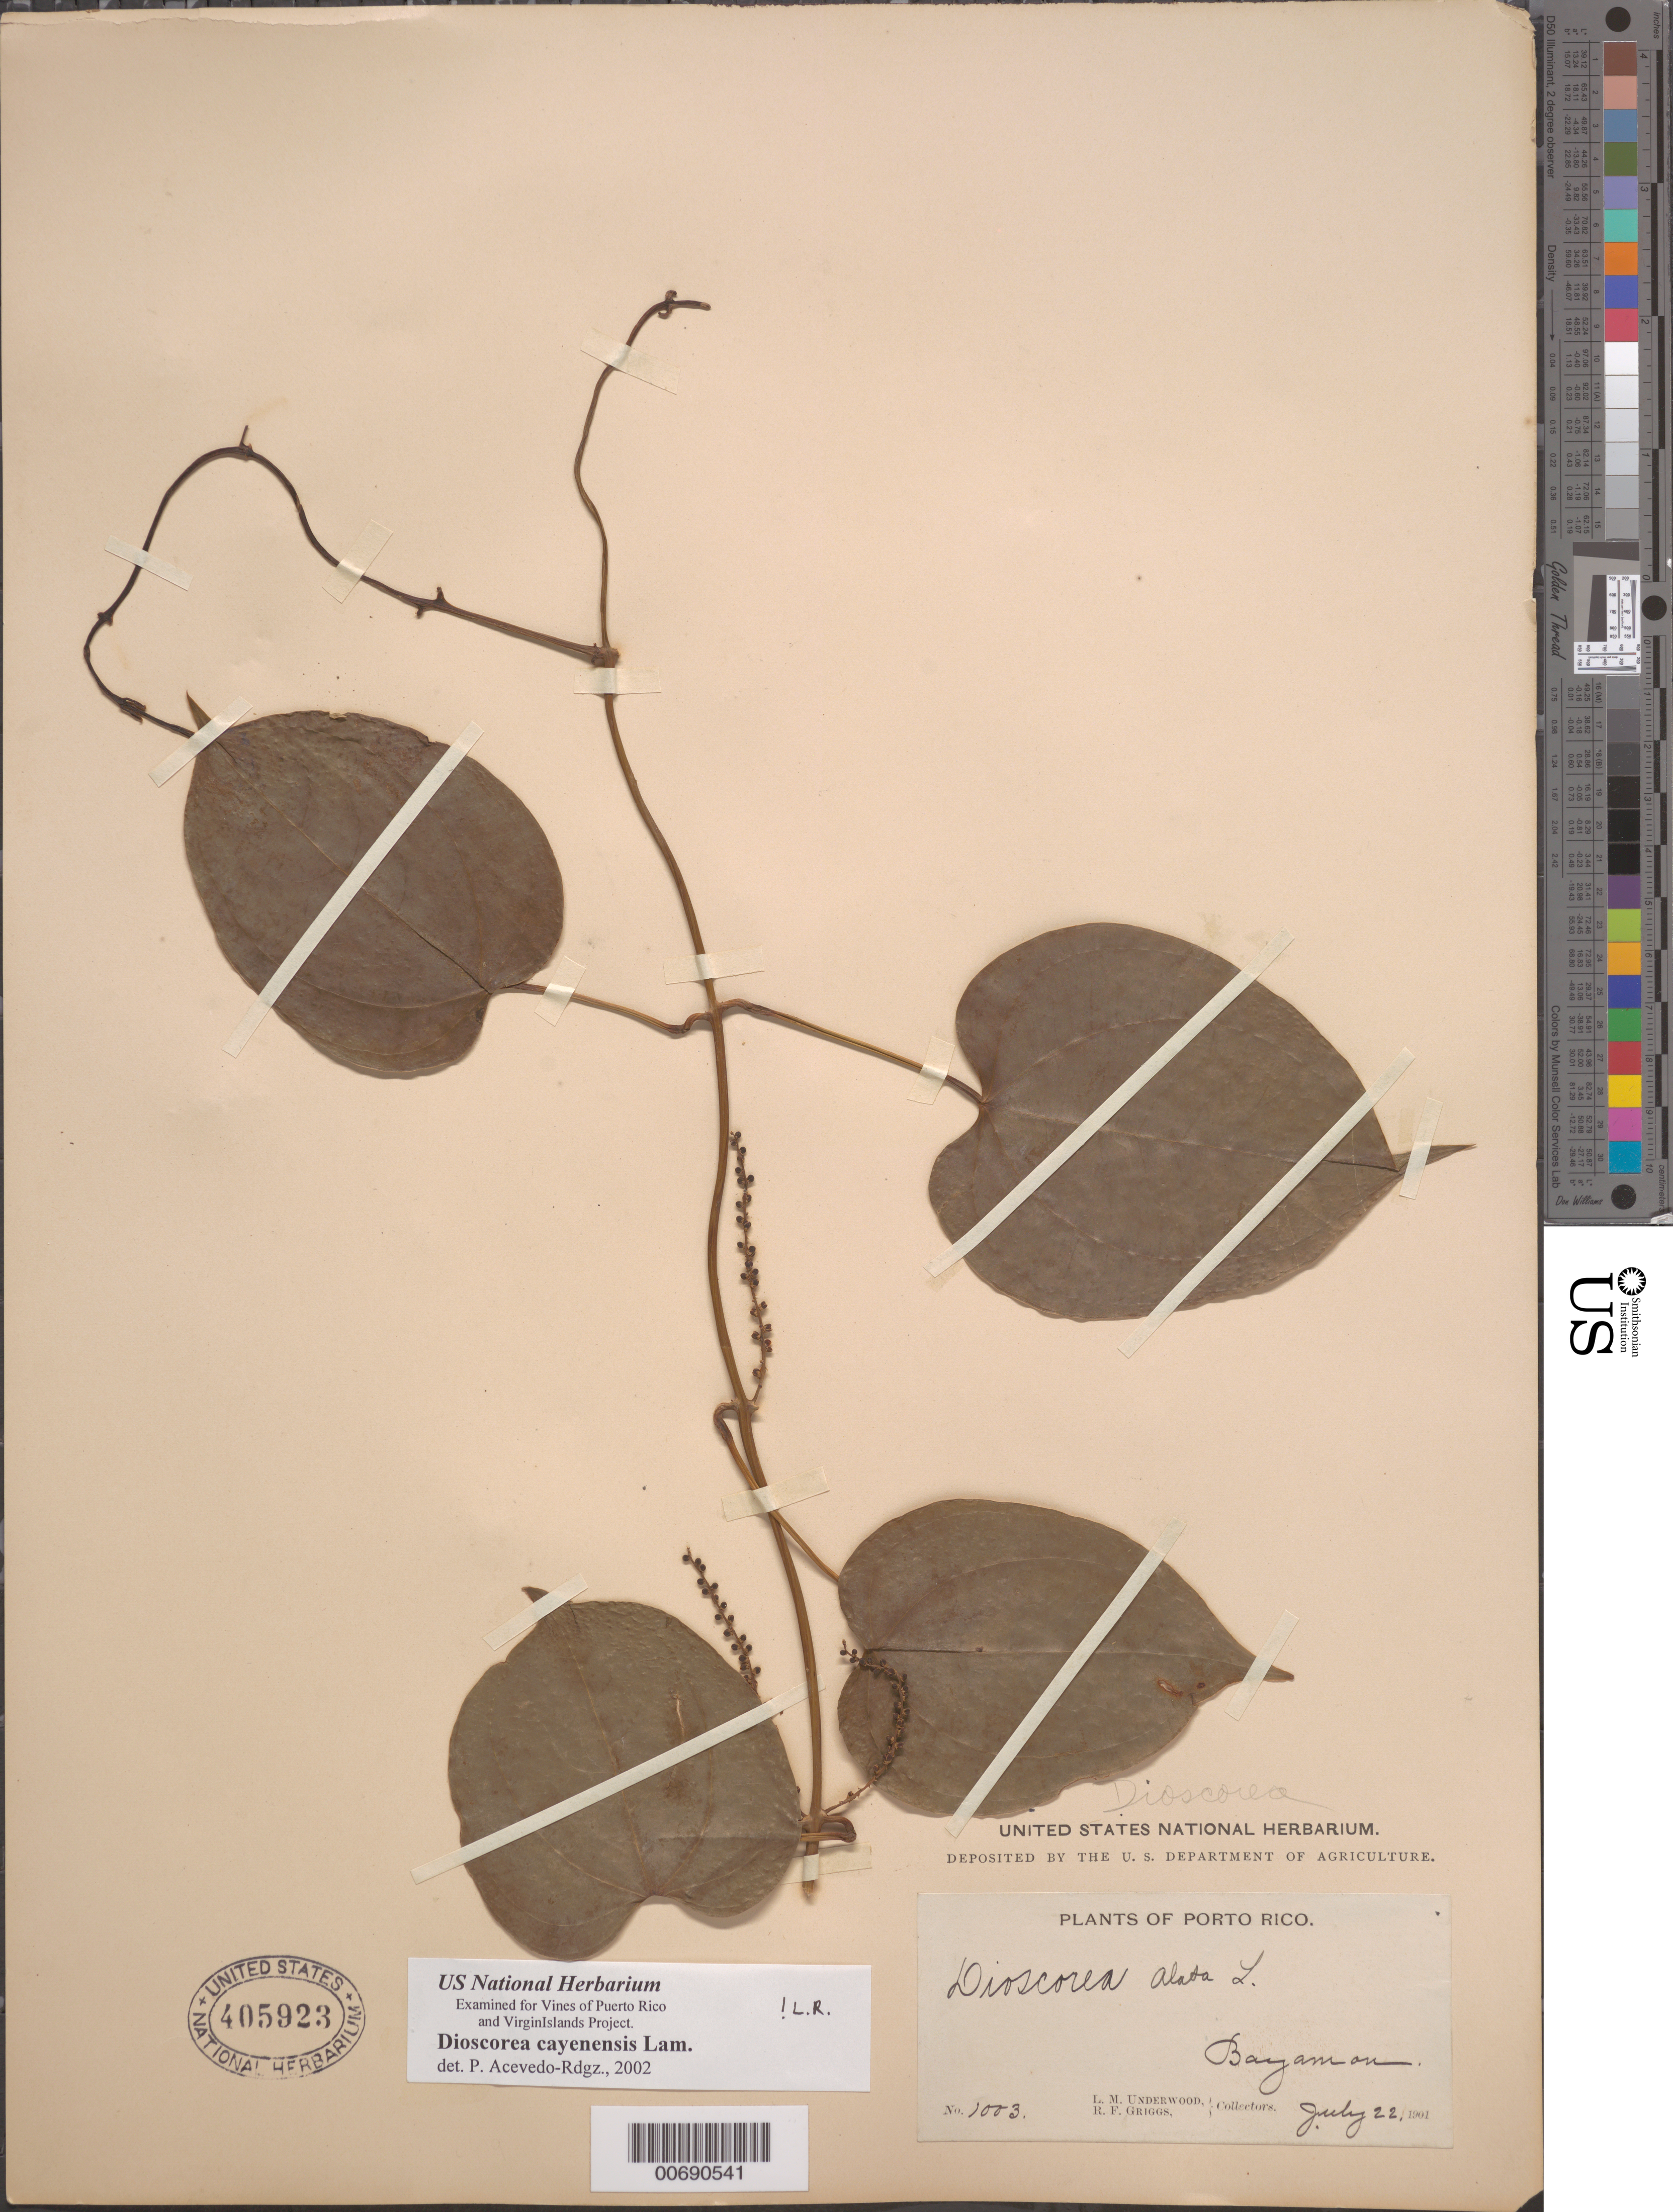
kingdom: Plantae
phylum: Tracheophyta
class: Liliopsida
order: Dioscoreales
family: Dioscoreaceae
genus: Dioscorea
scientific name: Dioscorea cayenensis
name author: Lam.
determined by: Raz, Lauren, (K)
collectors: L. M. Underwood & R. F. Griggs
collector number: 1003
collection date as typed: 22 Jul 1901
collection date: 1901-07-22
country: Puerto Rico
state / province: Bayamón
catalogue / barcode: US 405923